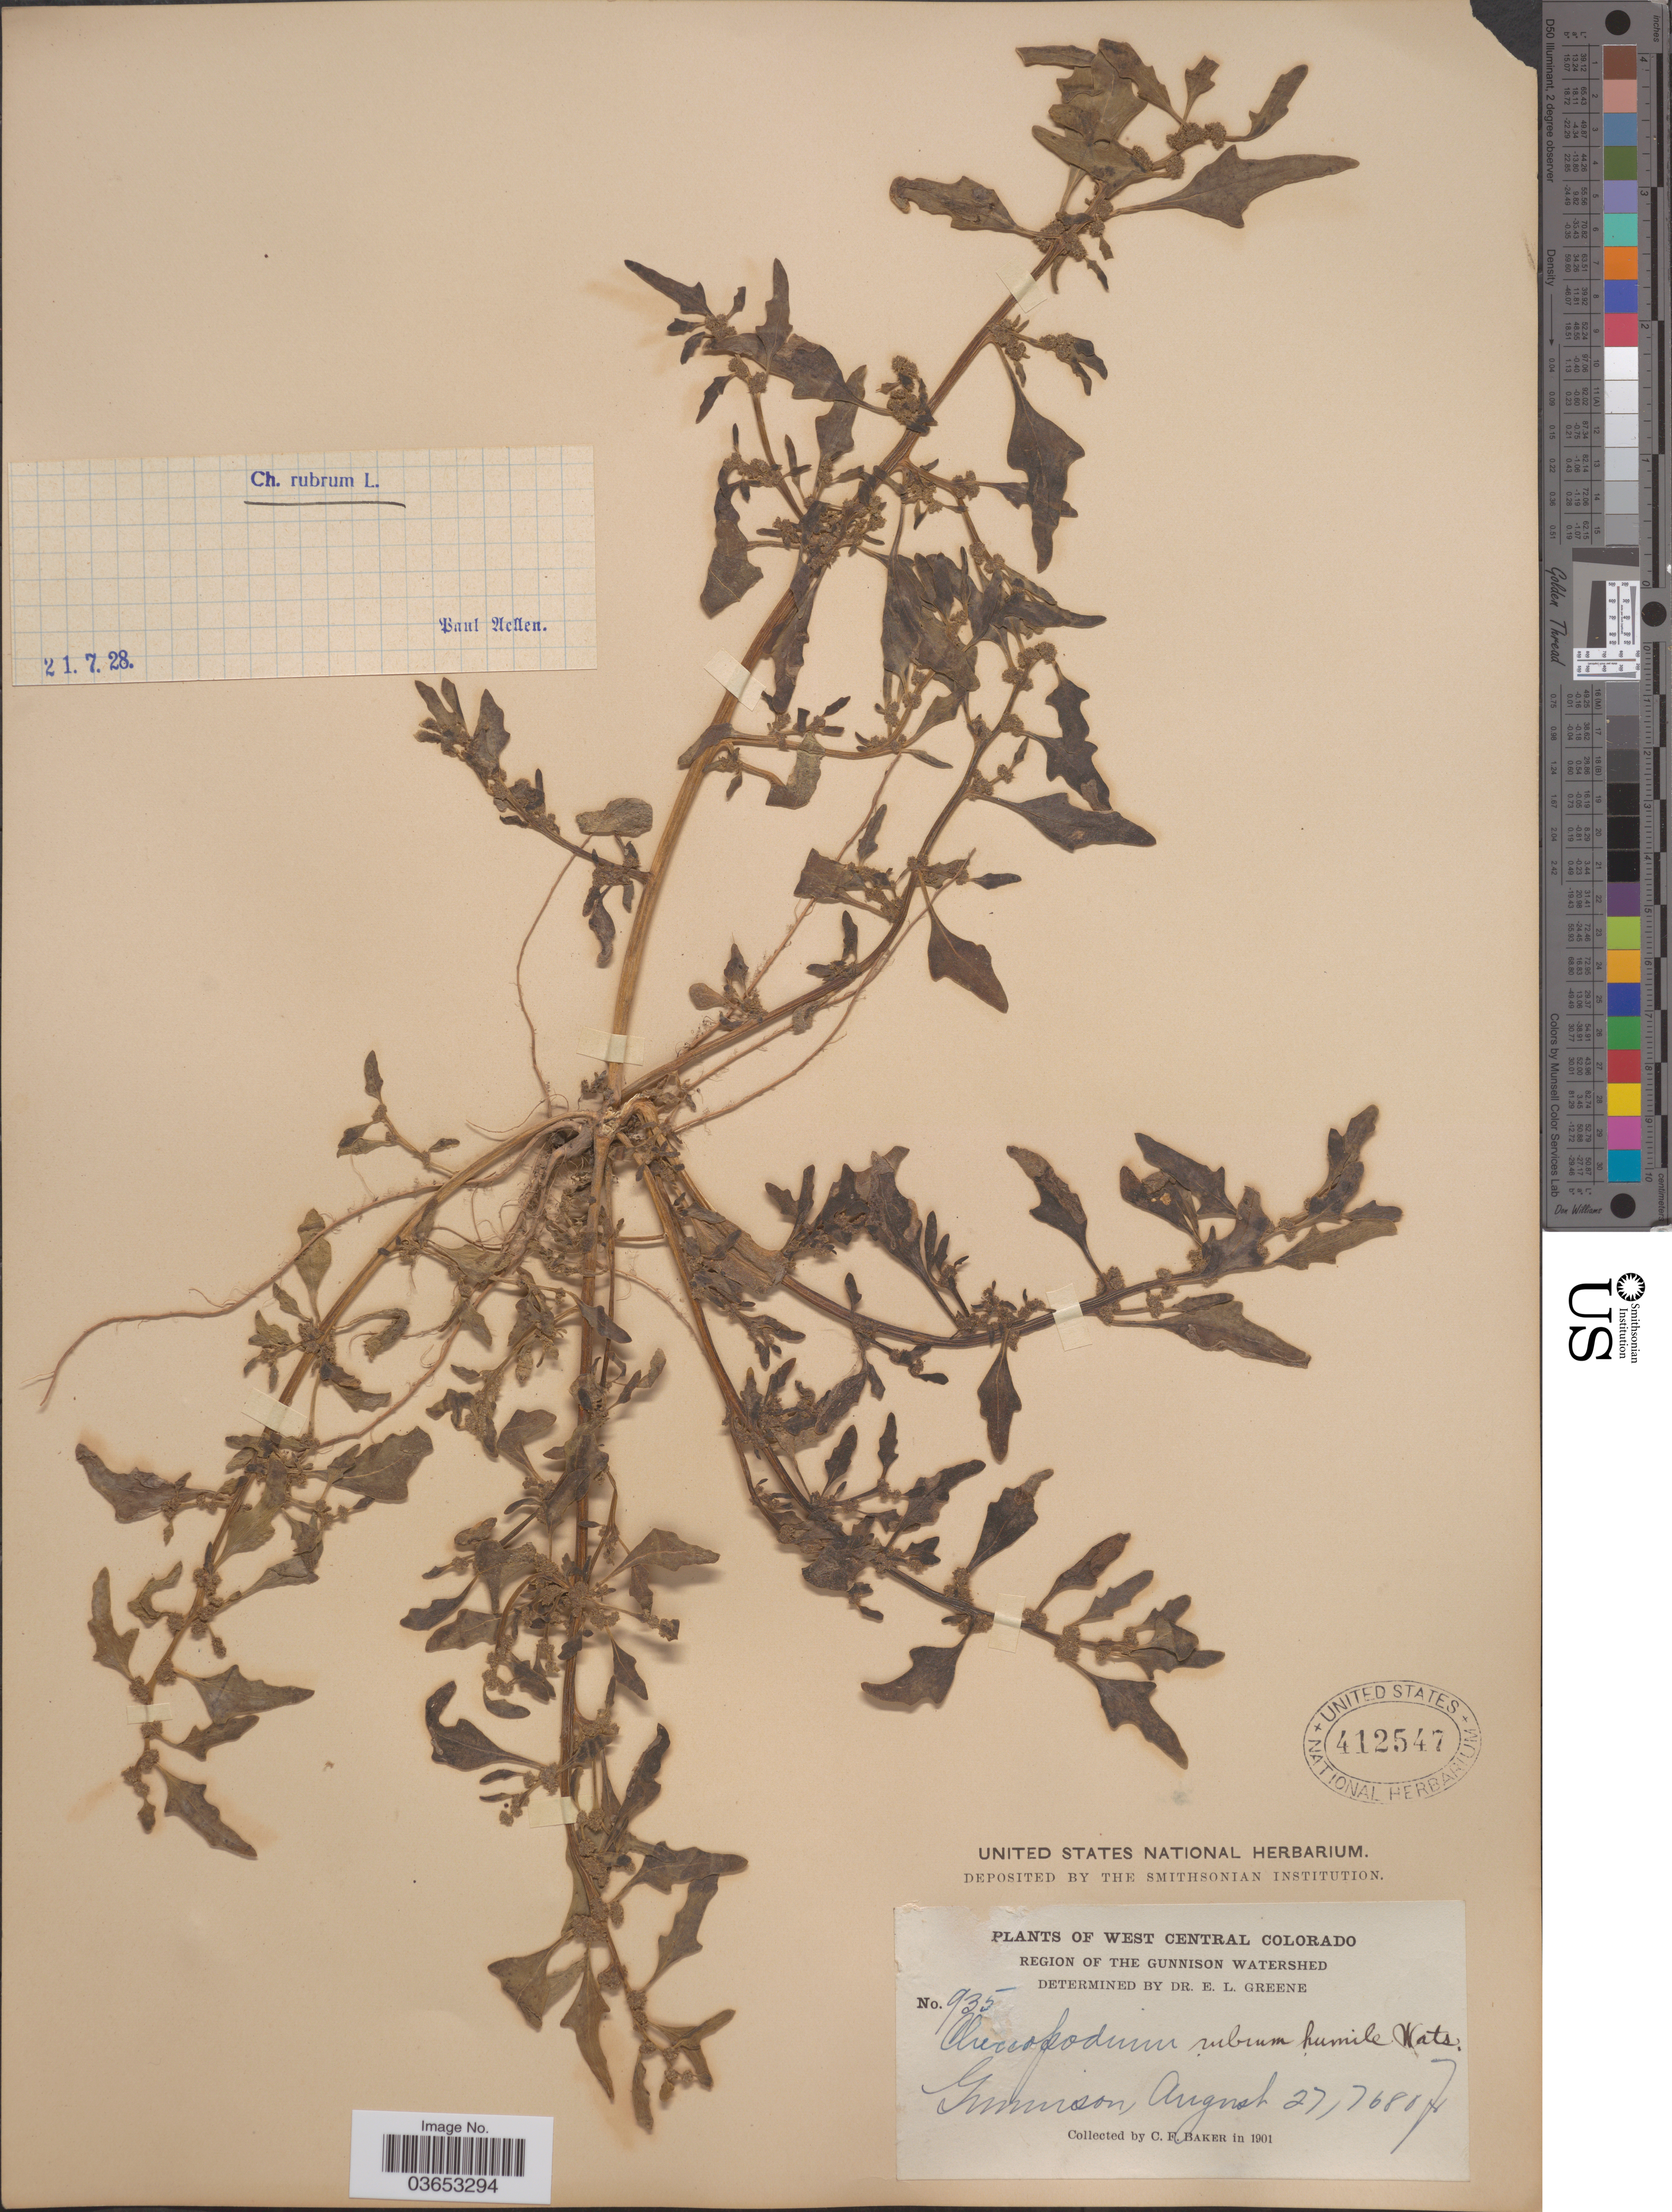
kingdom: Plantae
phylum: Tracheophyta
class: Magnoliopsida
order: Caryophyllales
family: Amaranthaceae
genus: Chenopodium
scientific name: Chenopodium humile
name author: Hook.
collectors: C. F. Baker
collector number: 935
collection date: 1901-08-27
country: United States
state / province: Colorado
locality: West Central Colorado. Region of the Gunnison Watershed. Gunnison.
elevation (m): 2341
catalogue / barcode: US 412547